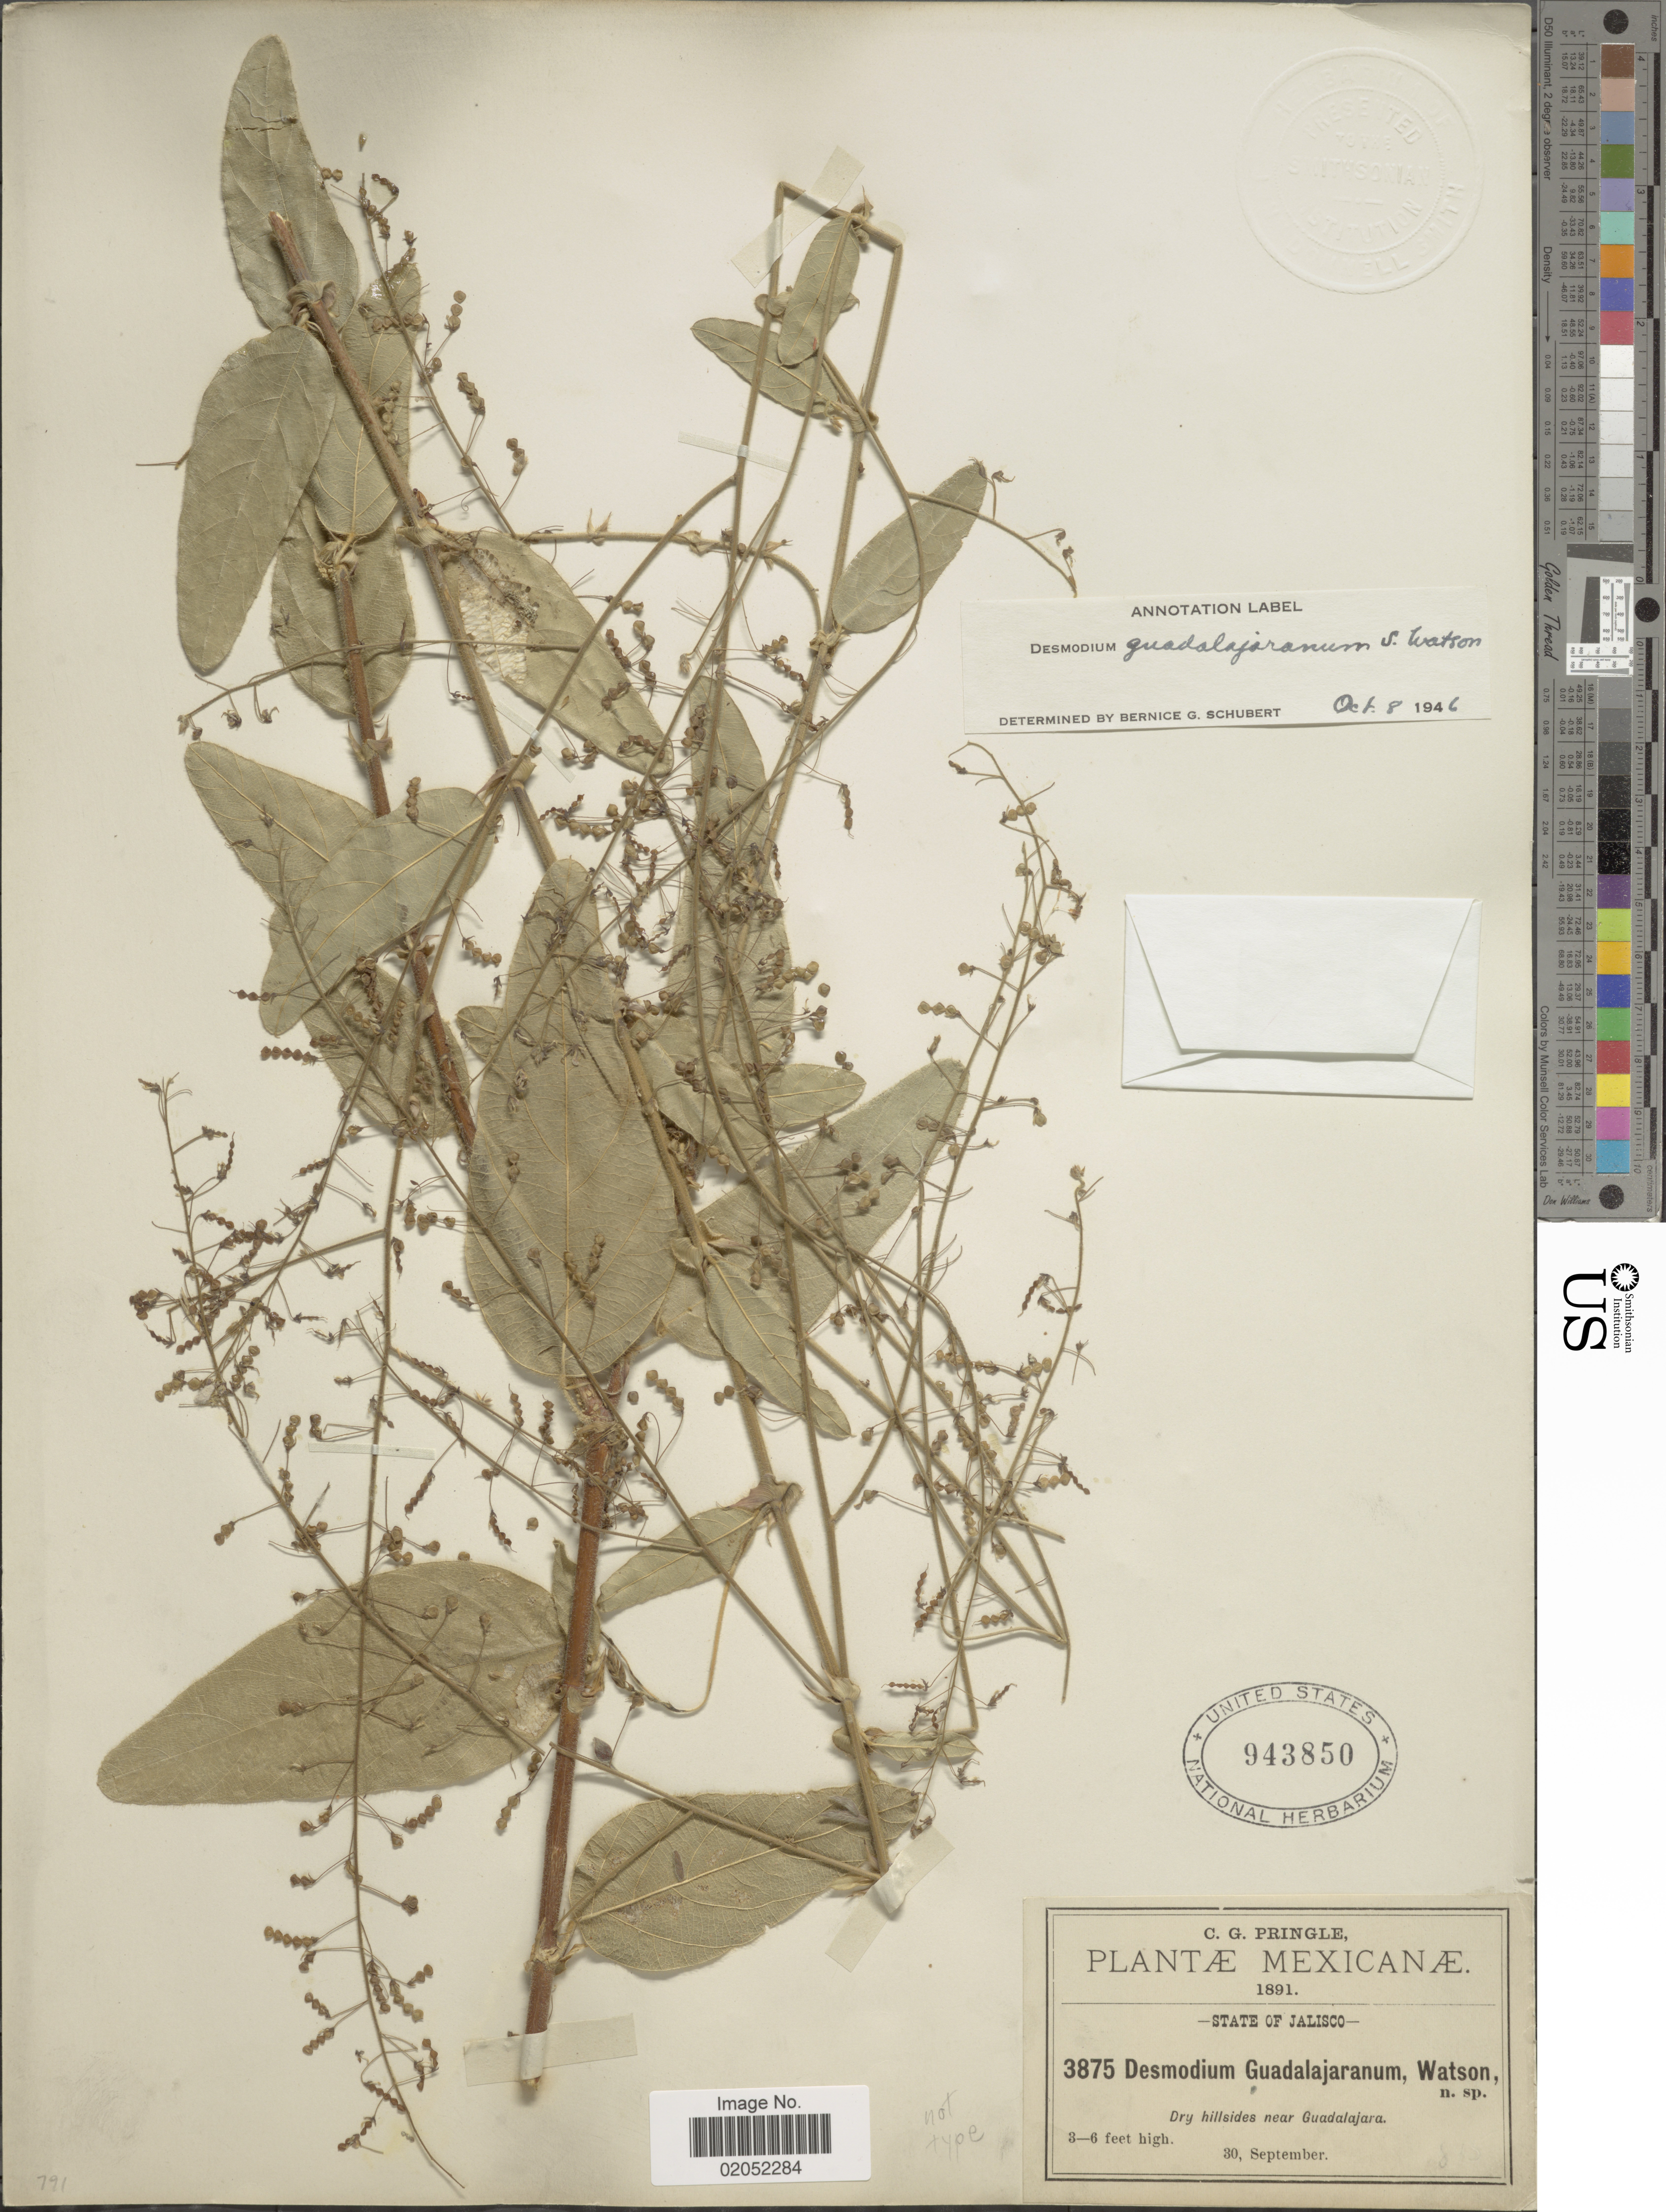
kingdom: Plantae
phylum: Tracheophyta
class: Magnoliopsida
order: Fabales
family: Fabaceae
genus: Desmodium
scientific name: Desmodium guadalajaranum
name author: S. Watson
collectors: C. G. Pringle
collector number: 3875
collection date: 1891-09-30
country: Mexico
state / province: Jalisco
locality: Dry hillsides near Guadalajara.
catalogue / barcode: US 943850